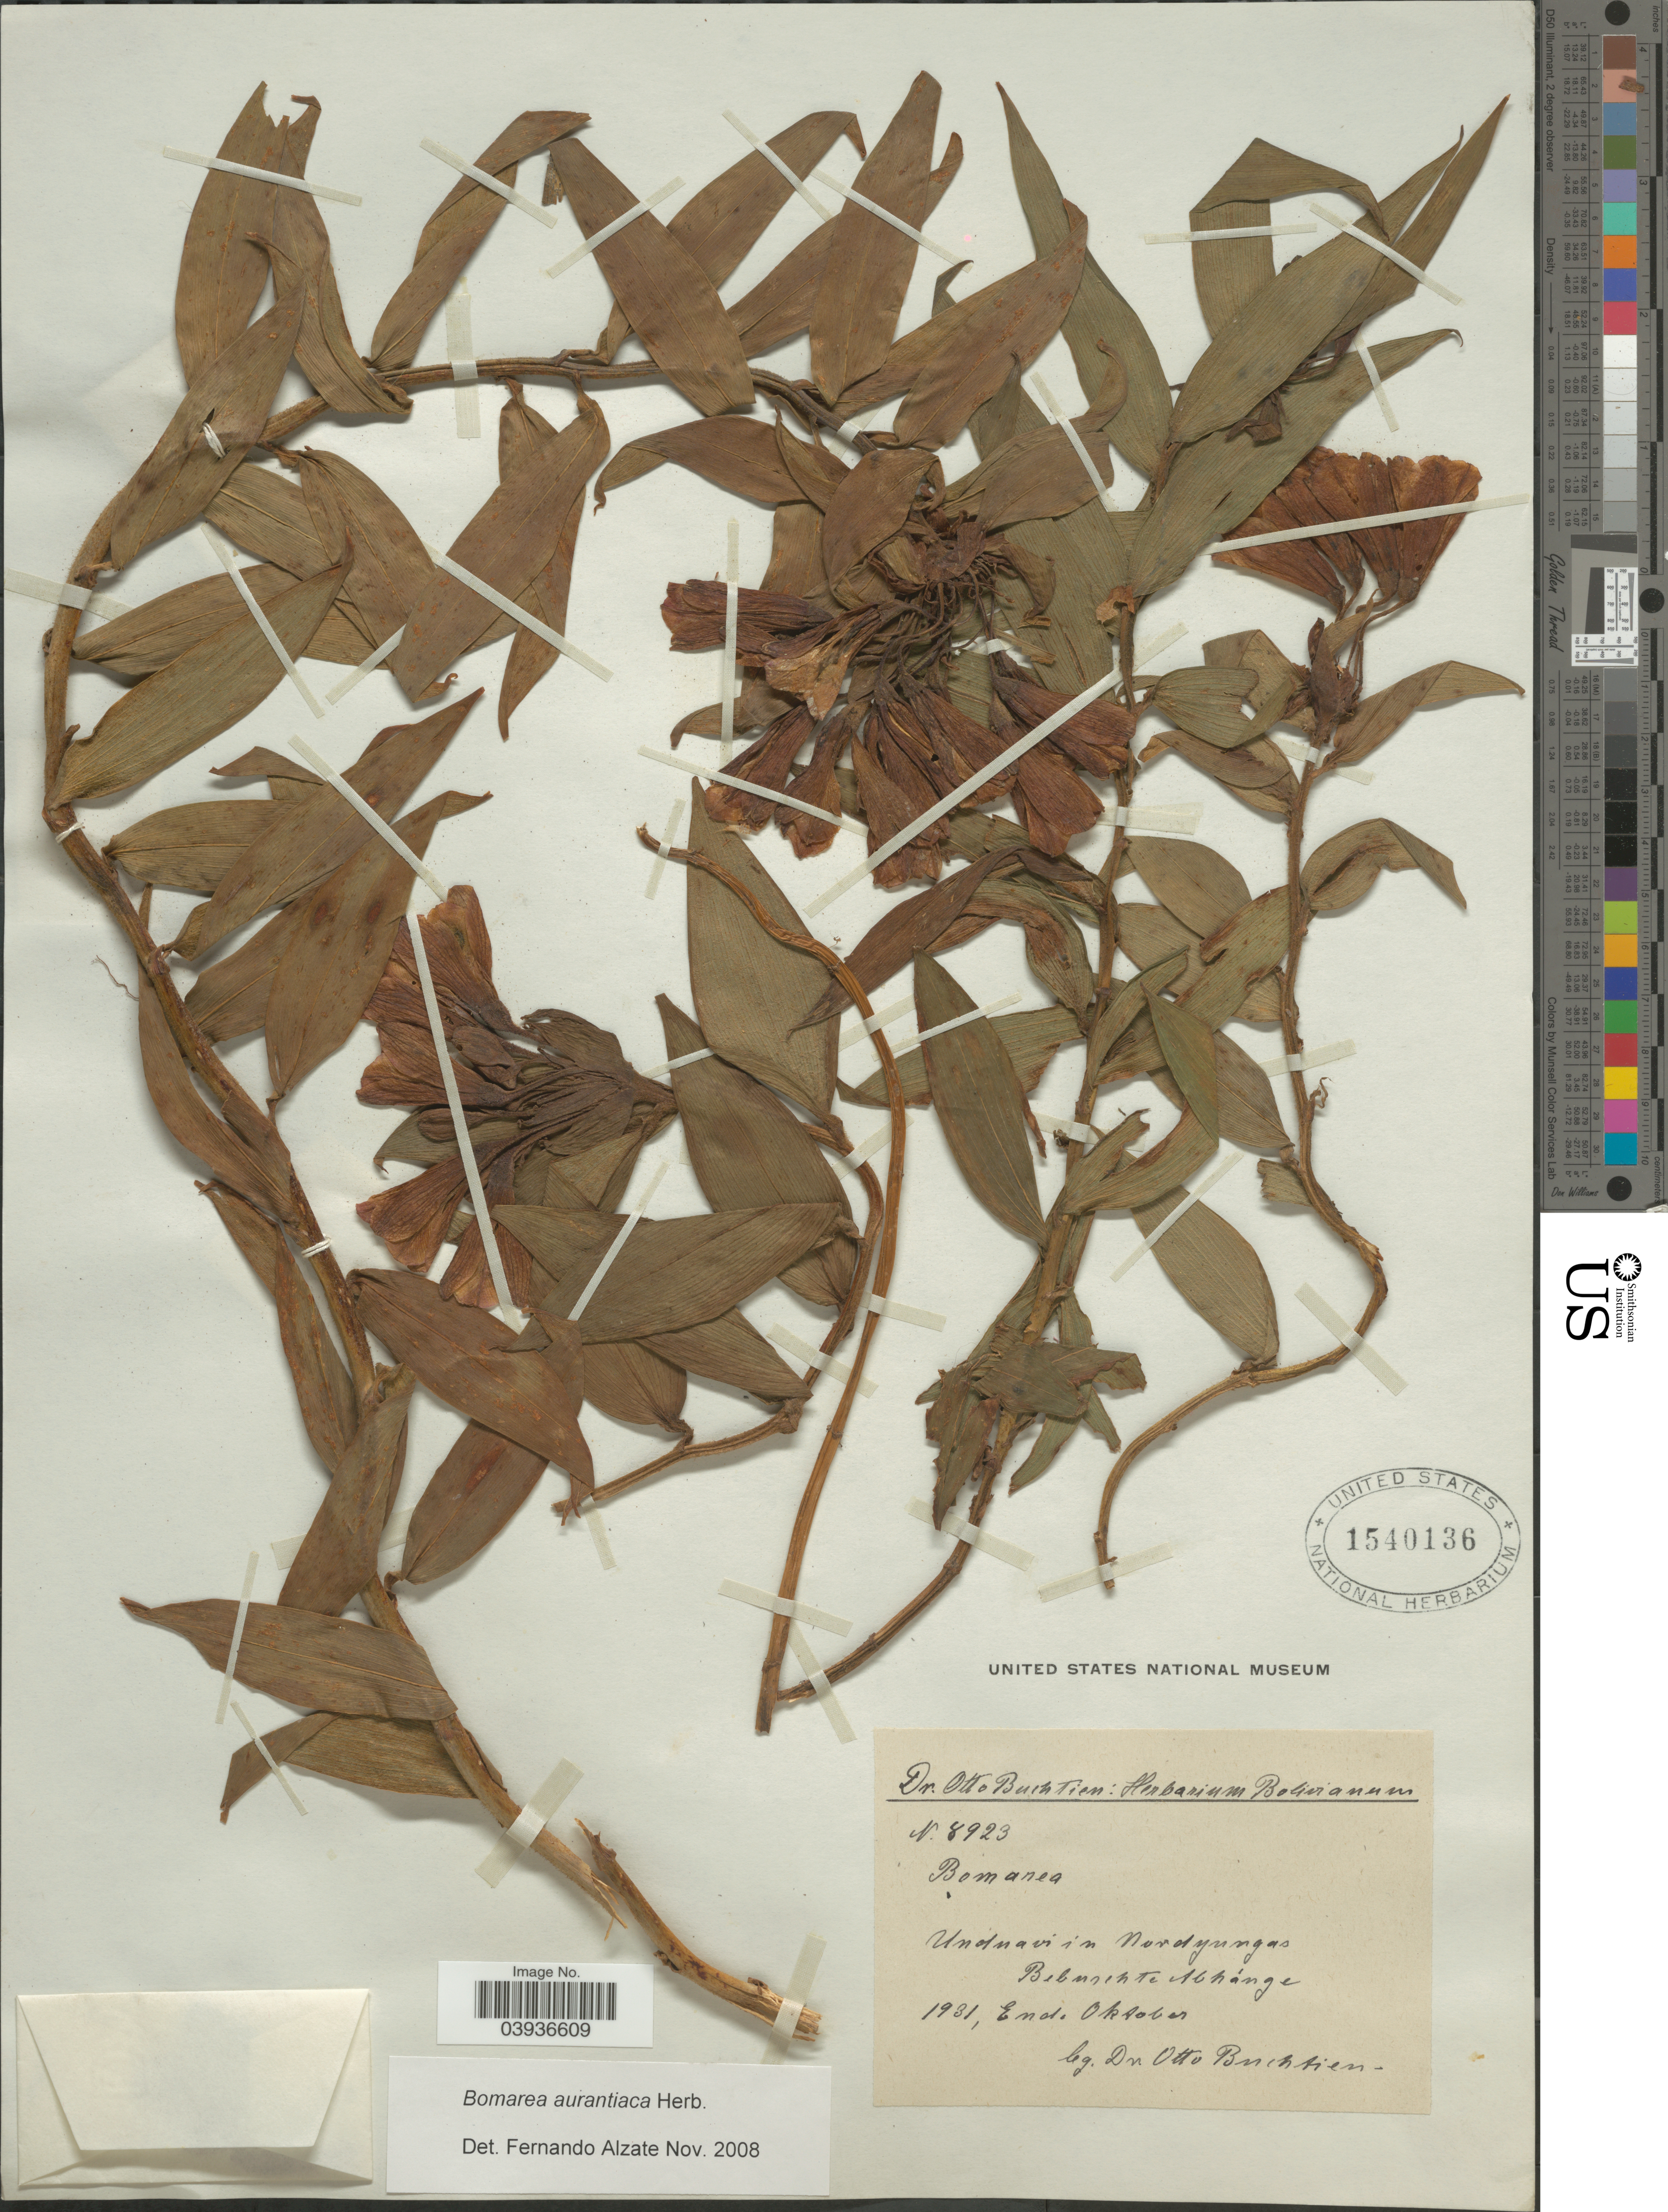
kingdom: Plantae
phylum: Tracheophyta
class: Liliopsida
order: Liliales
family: Alstroemeriaceae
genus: Bomarea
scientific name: Bomarea aurantiaca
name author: Herb.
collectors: O. Buchtien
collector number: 8923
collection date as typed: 1931, Ende Oktober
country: Bolivia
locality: Unduavi in Nordyungas. Bebuschte Abhánge.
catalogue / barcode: US 1540136